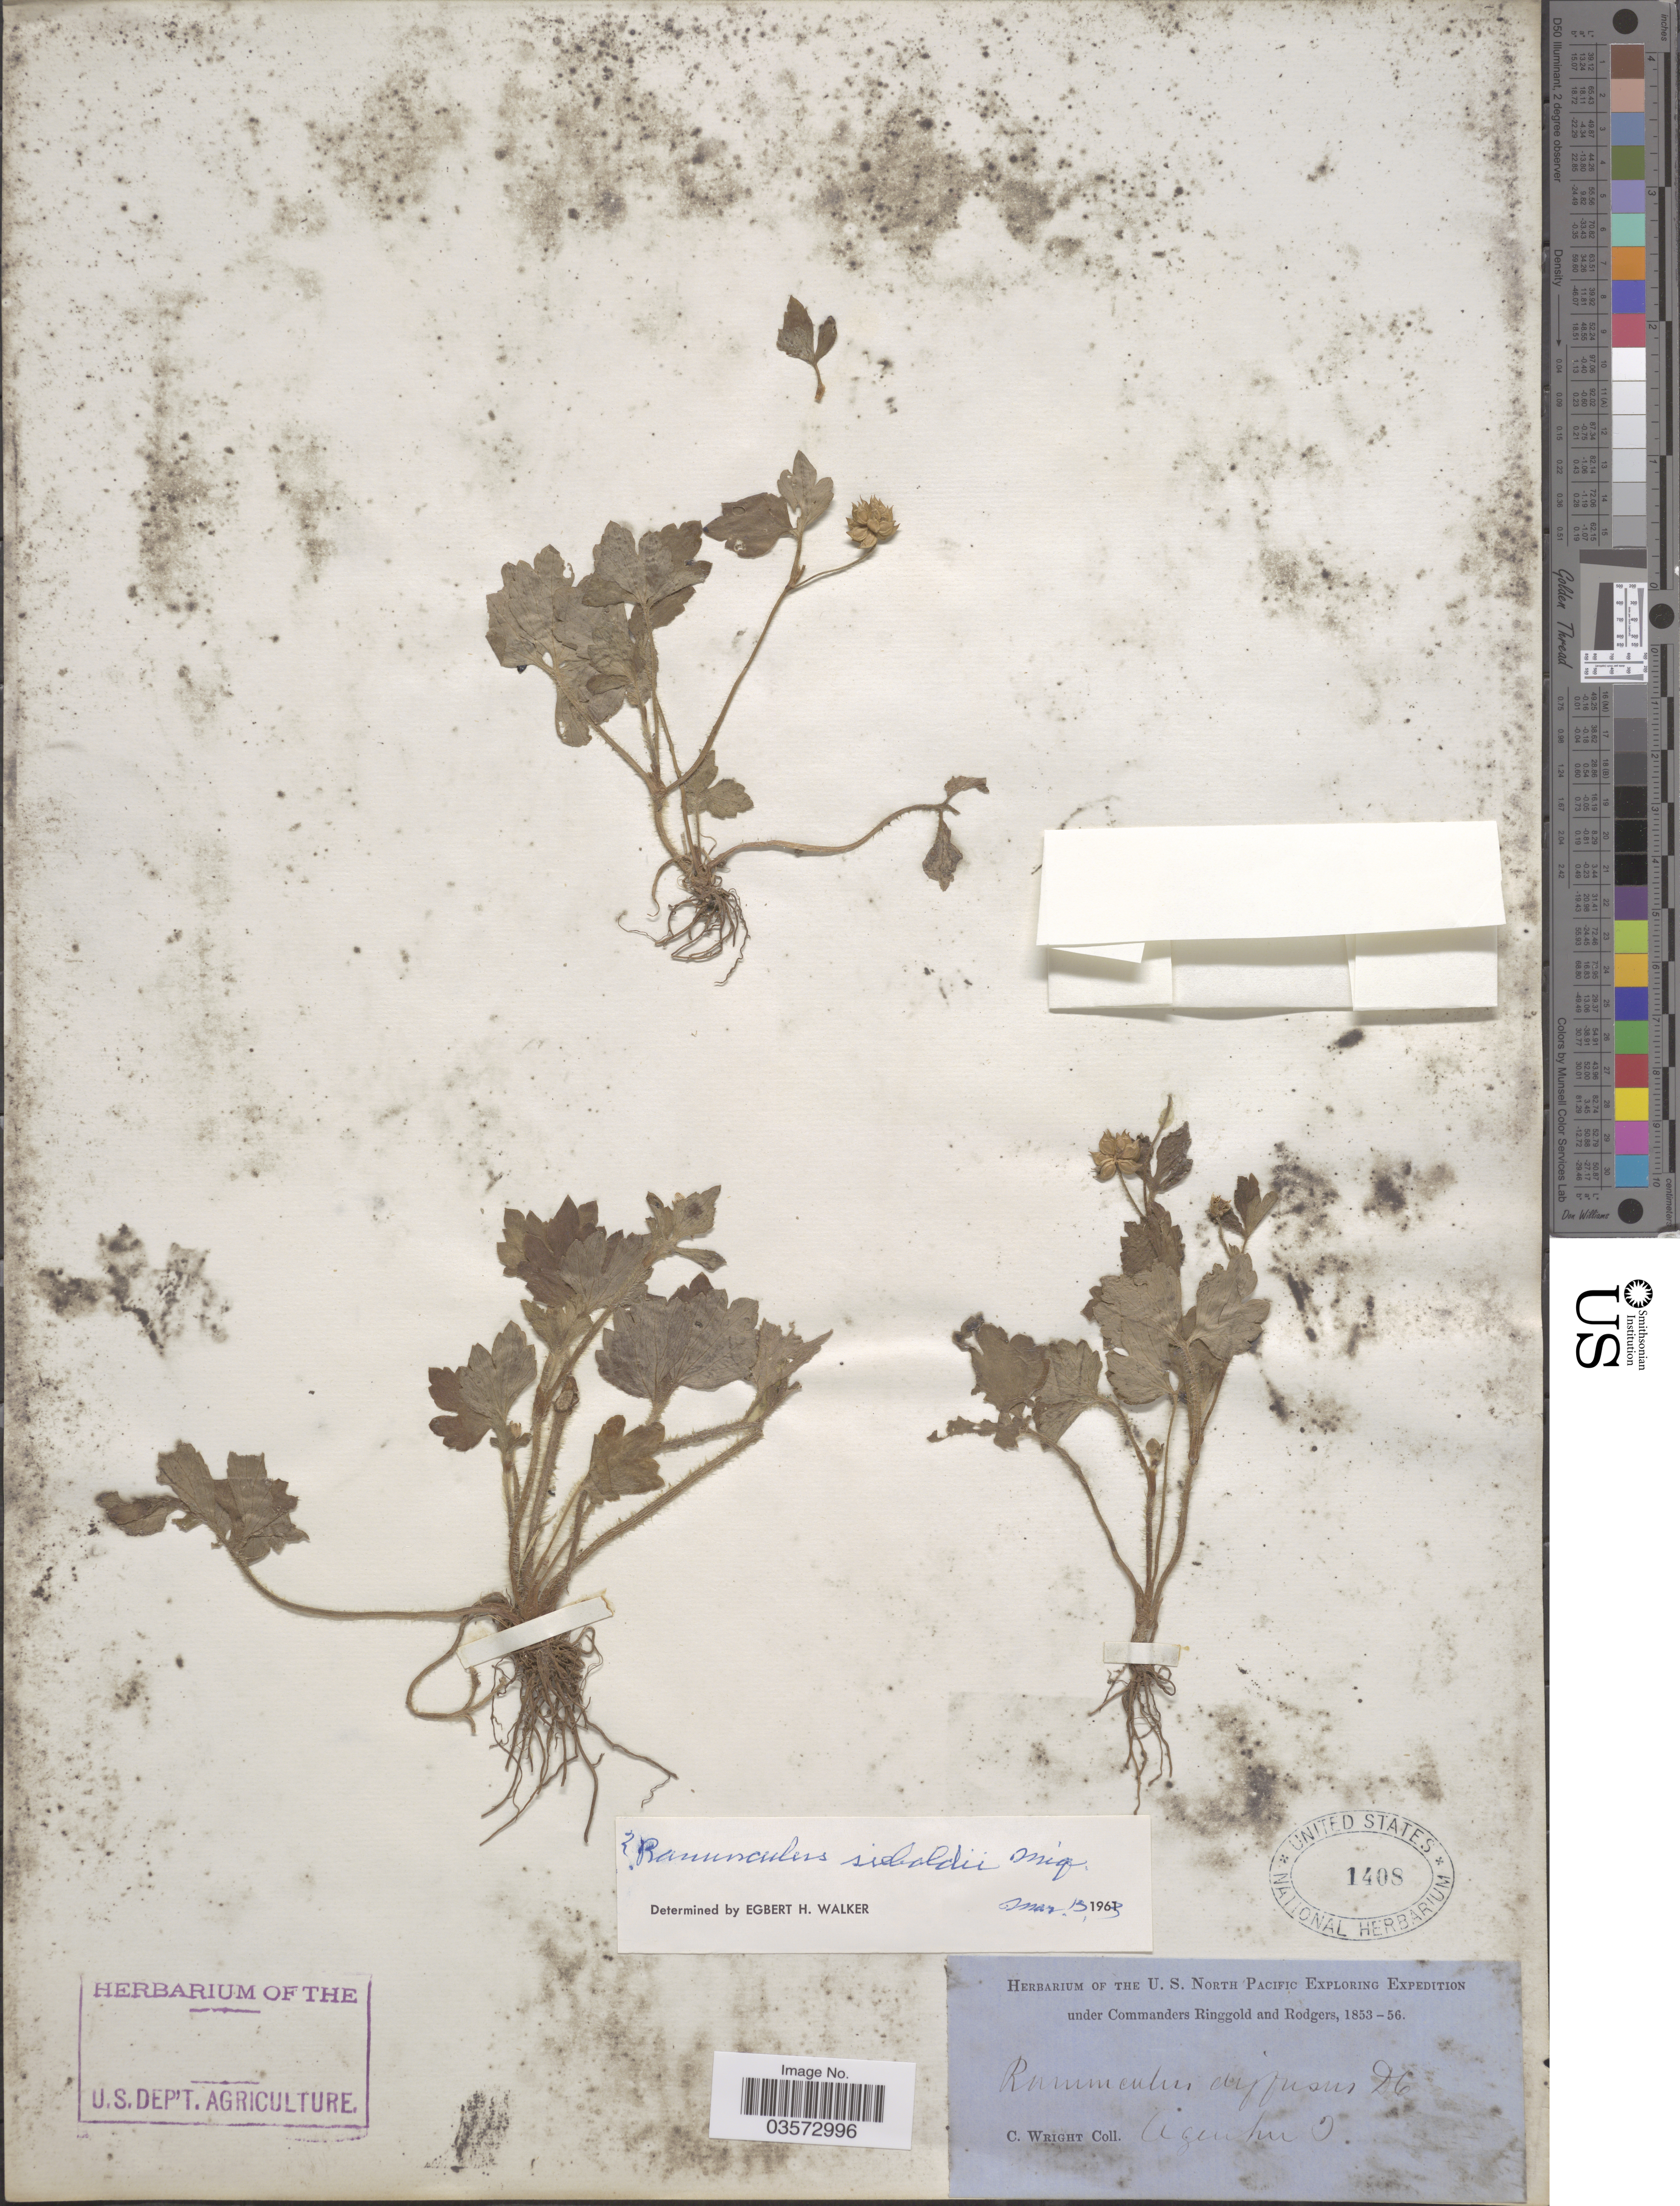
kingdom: Plantae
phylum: Tracheophyta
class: Magnoliopsida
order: Ranunculales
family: Ranunculaceae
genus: Ranunculus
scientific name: Ranunculus sieboldii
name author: Miq.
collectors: C. Wright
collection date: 1853/1856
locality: Azenhu I.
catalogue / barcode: US 1408